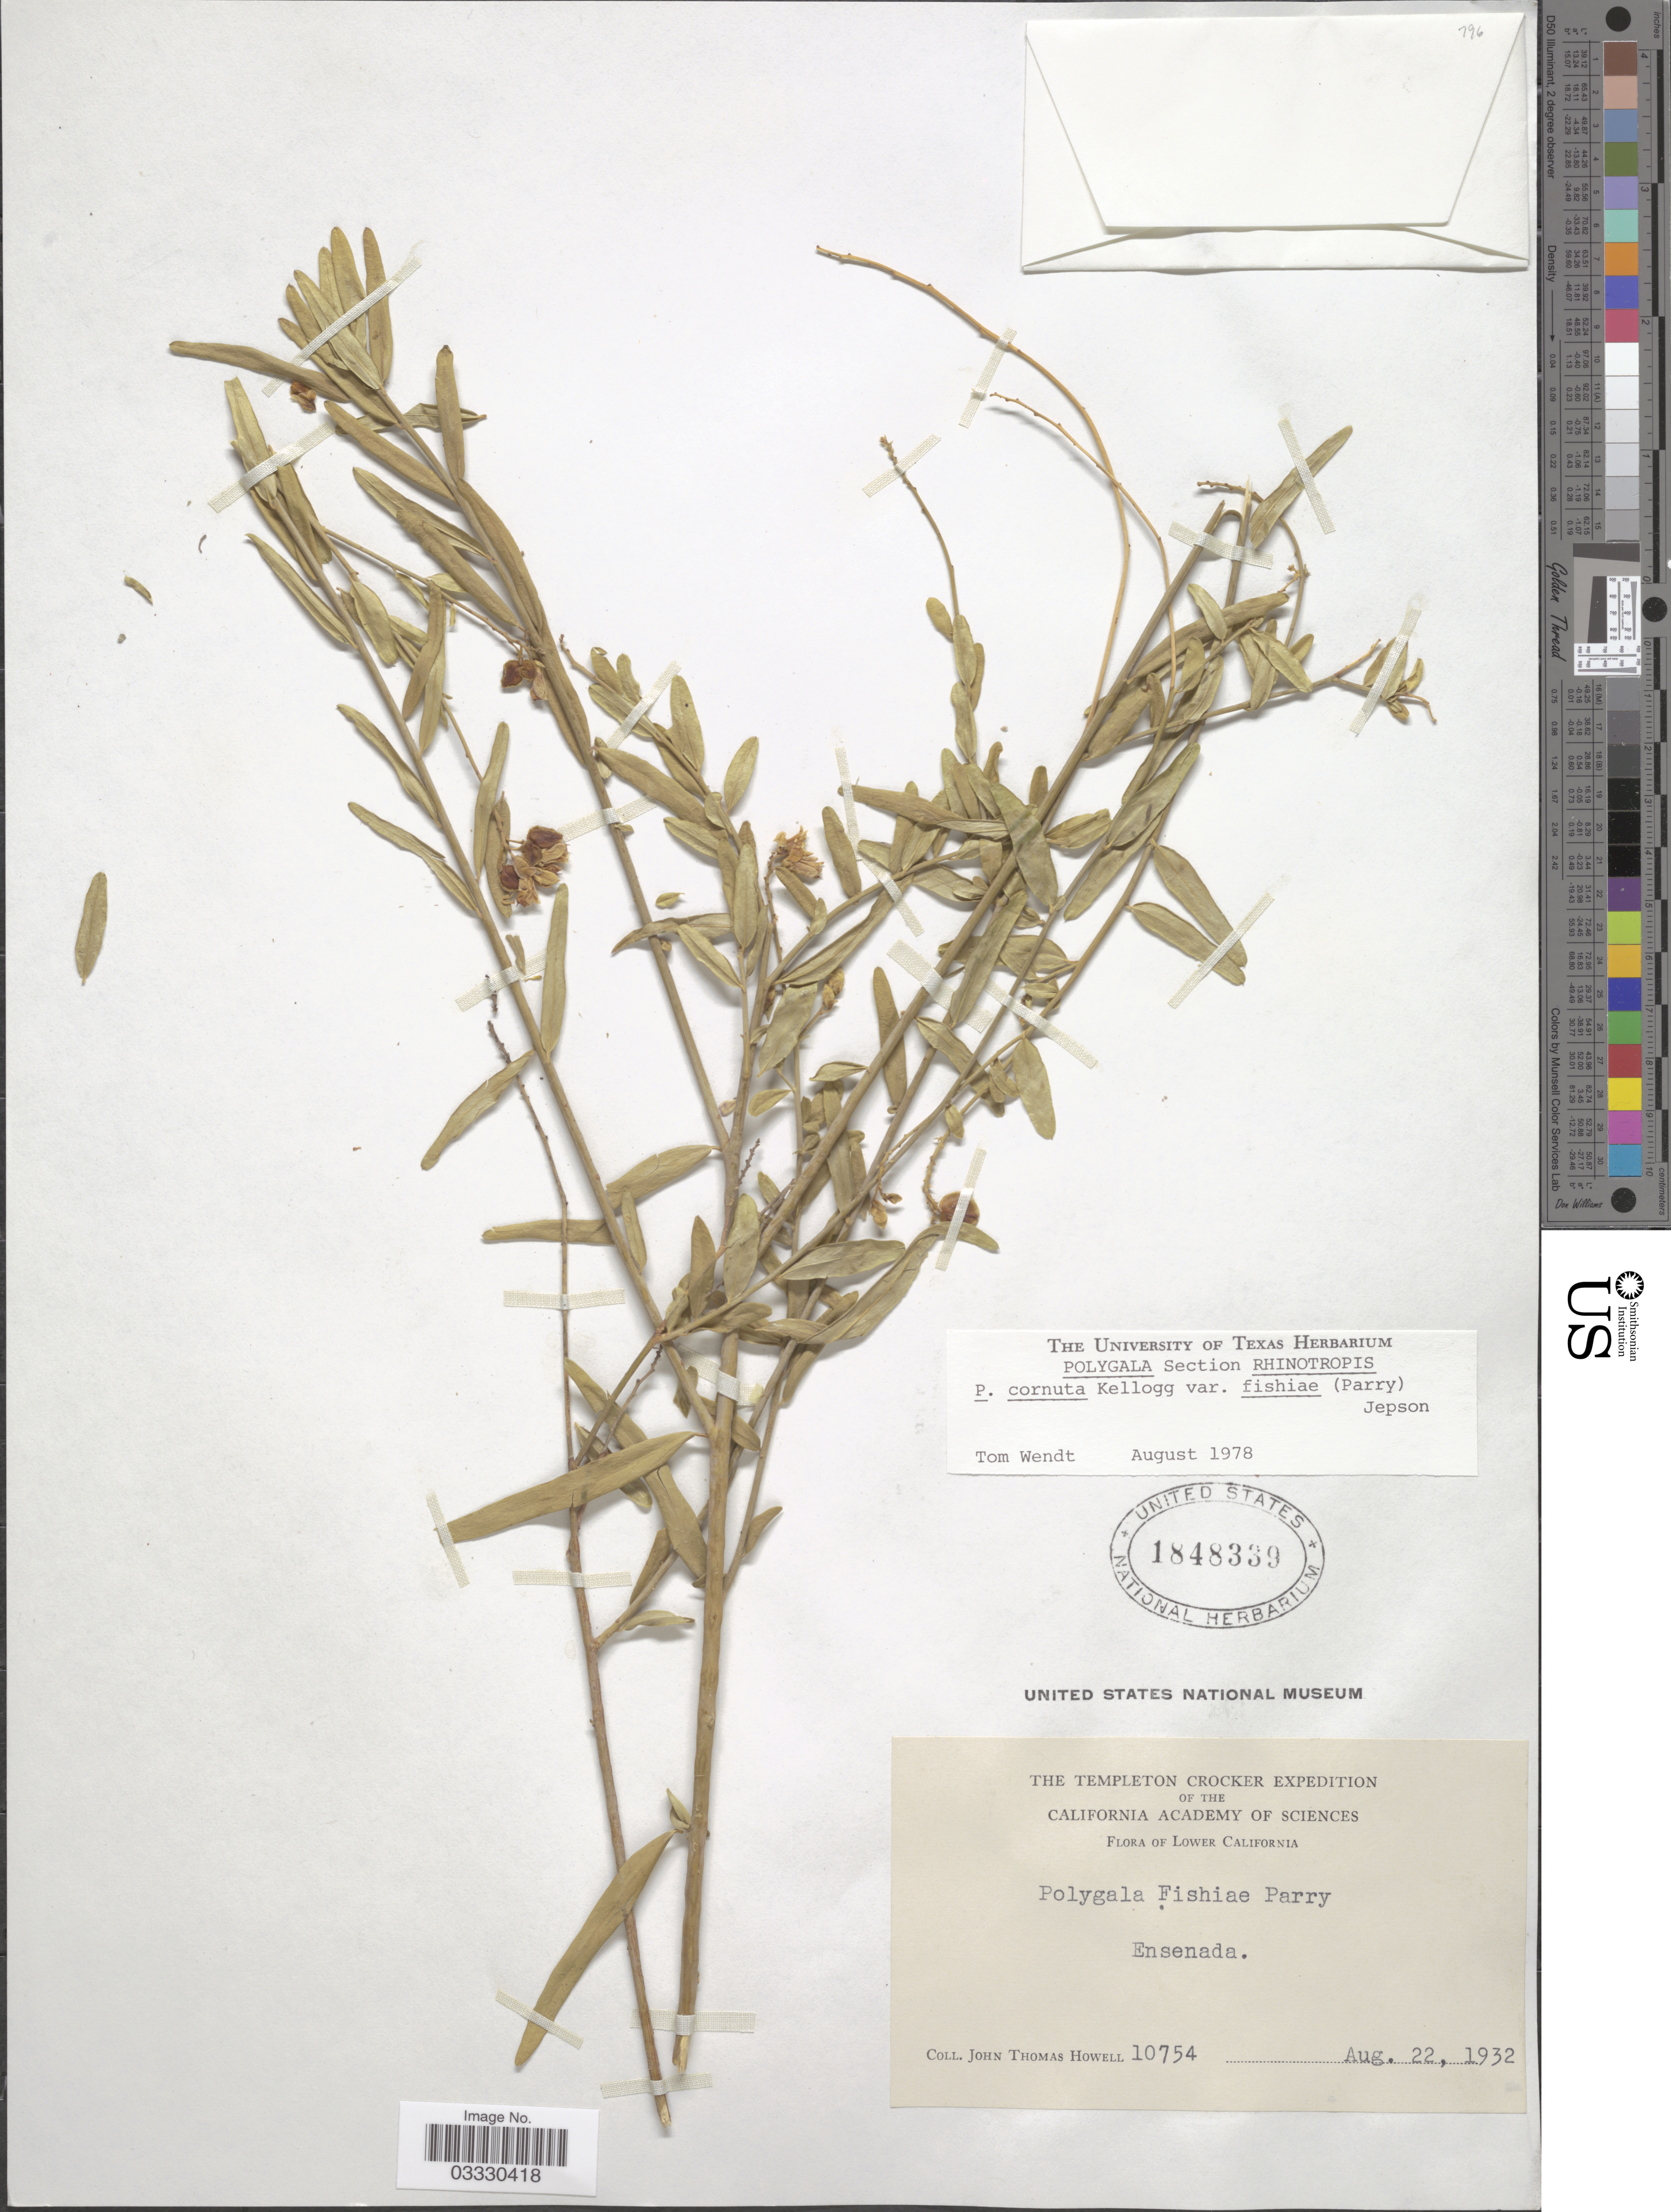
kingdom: Plantae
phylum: Tracheophyta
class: Magnoliopsida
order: Fabales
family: Polygalaceae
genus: Rhinotropis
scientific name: Rhinotropis cornuta var. fishiae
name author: (Parry) J.R. Abbott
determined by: Strong, Mark T., (BOT), Smithsonian Institution - National Museum of Natural History (UNITED STATES)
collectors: J. T. Howell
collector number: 10754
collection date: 1932-08-22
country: Mexico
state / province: Baja California Norte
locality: Lower California. Ensenada.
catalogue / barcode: US 1848339